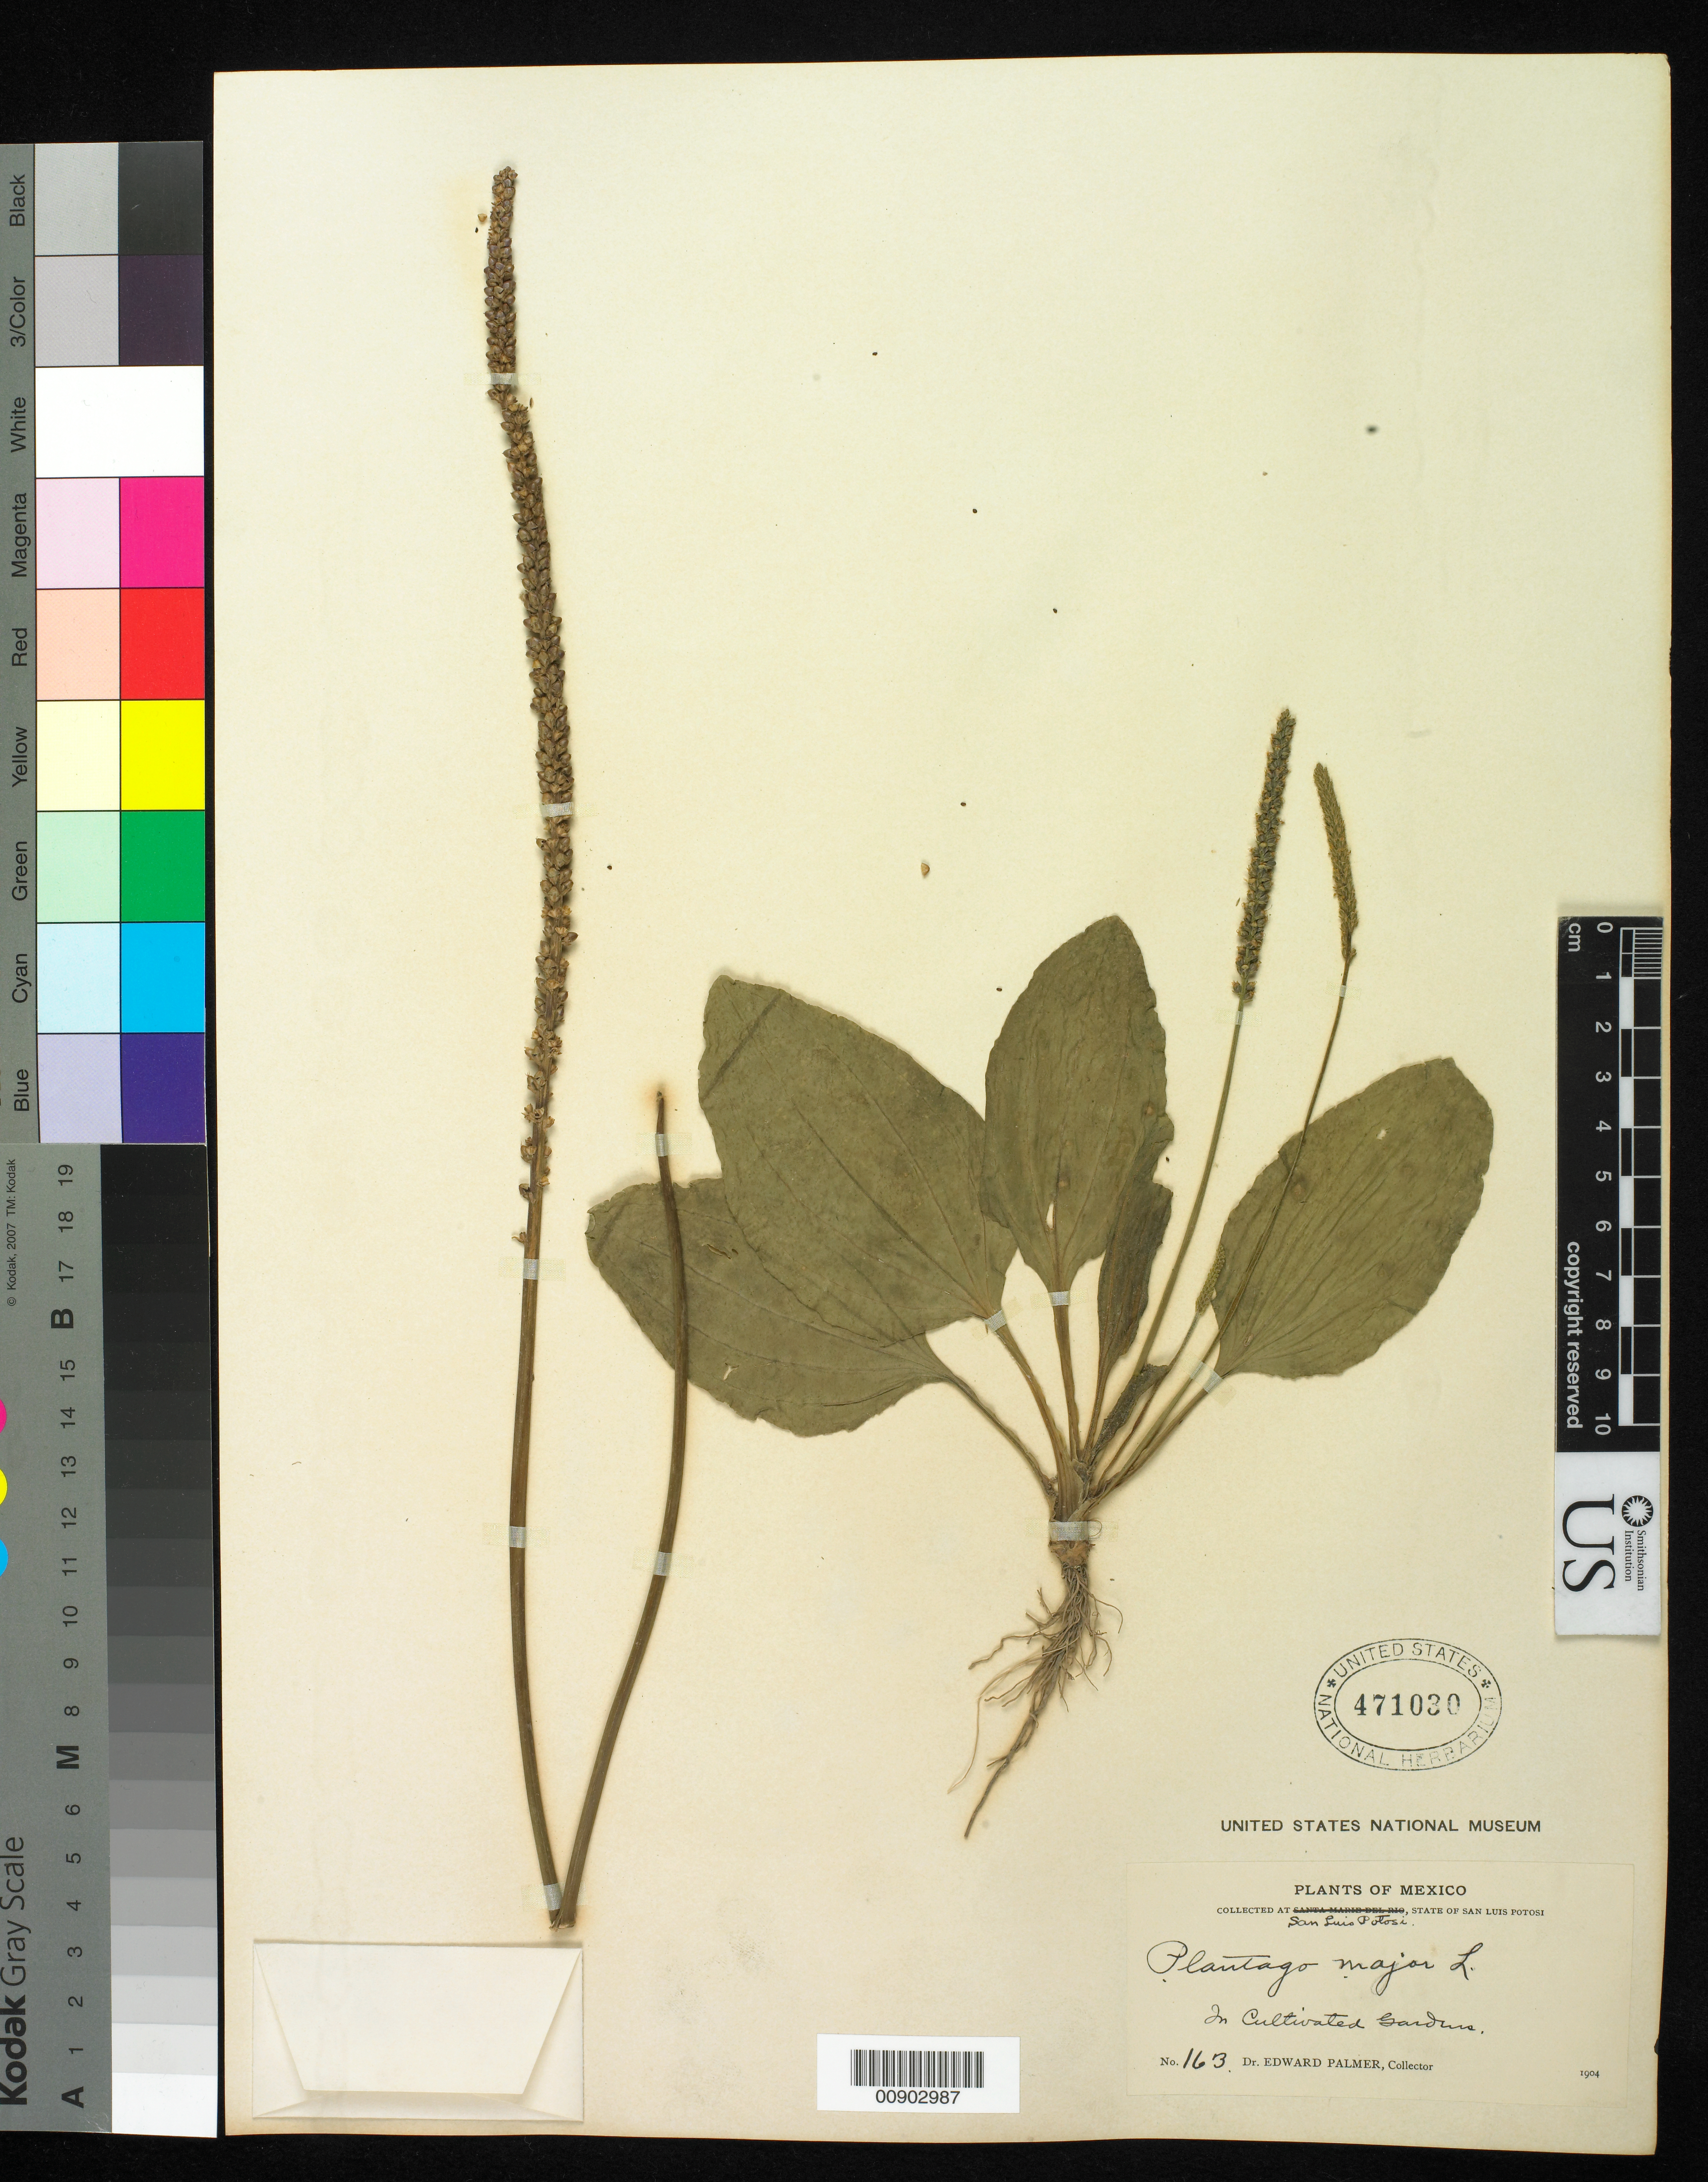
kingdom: Plantae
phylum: Tracheophyta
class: Magnoliopsida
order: Lamiales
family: Plantaginaceae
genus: Plantago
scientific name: Plantago major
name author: L.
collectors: E. Palmer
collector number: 163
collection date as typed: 1904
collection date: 1904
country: Mexico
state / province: San Luis Potosí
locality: San Luis Potosí, San Luis Potosí. In cultivated gardens.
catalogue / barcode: US 471030